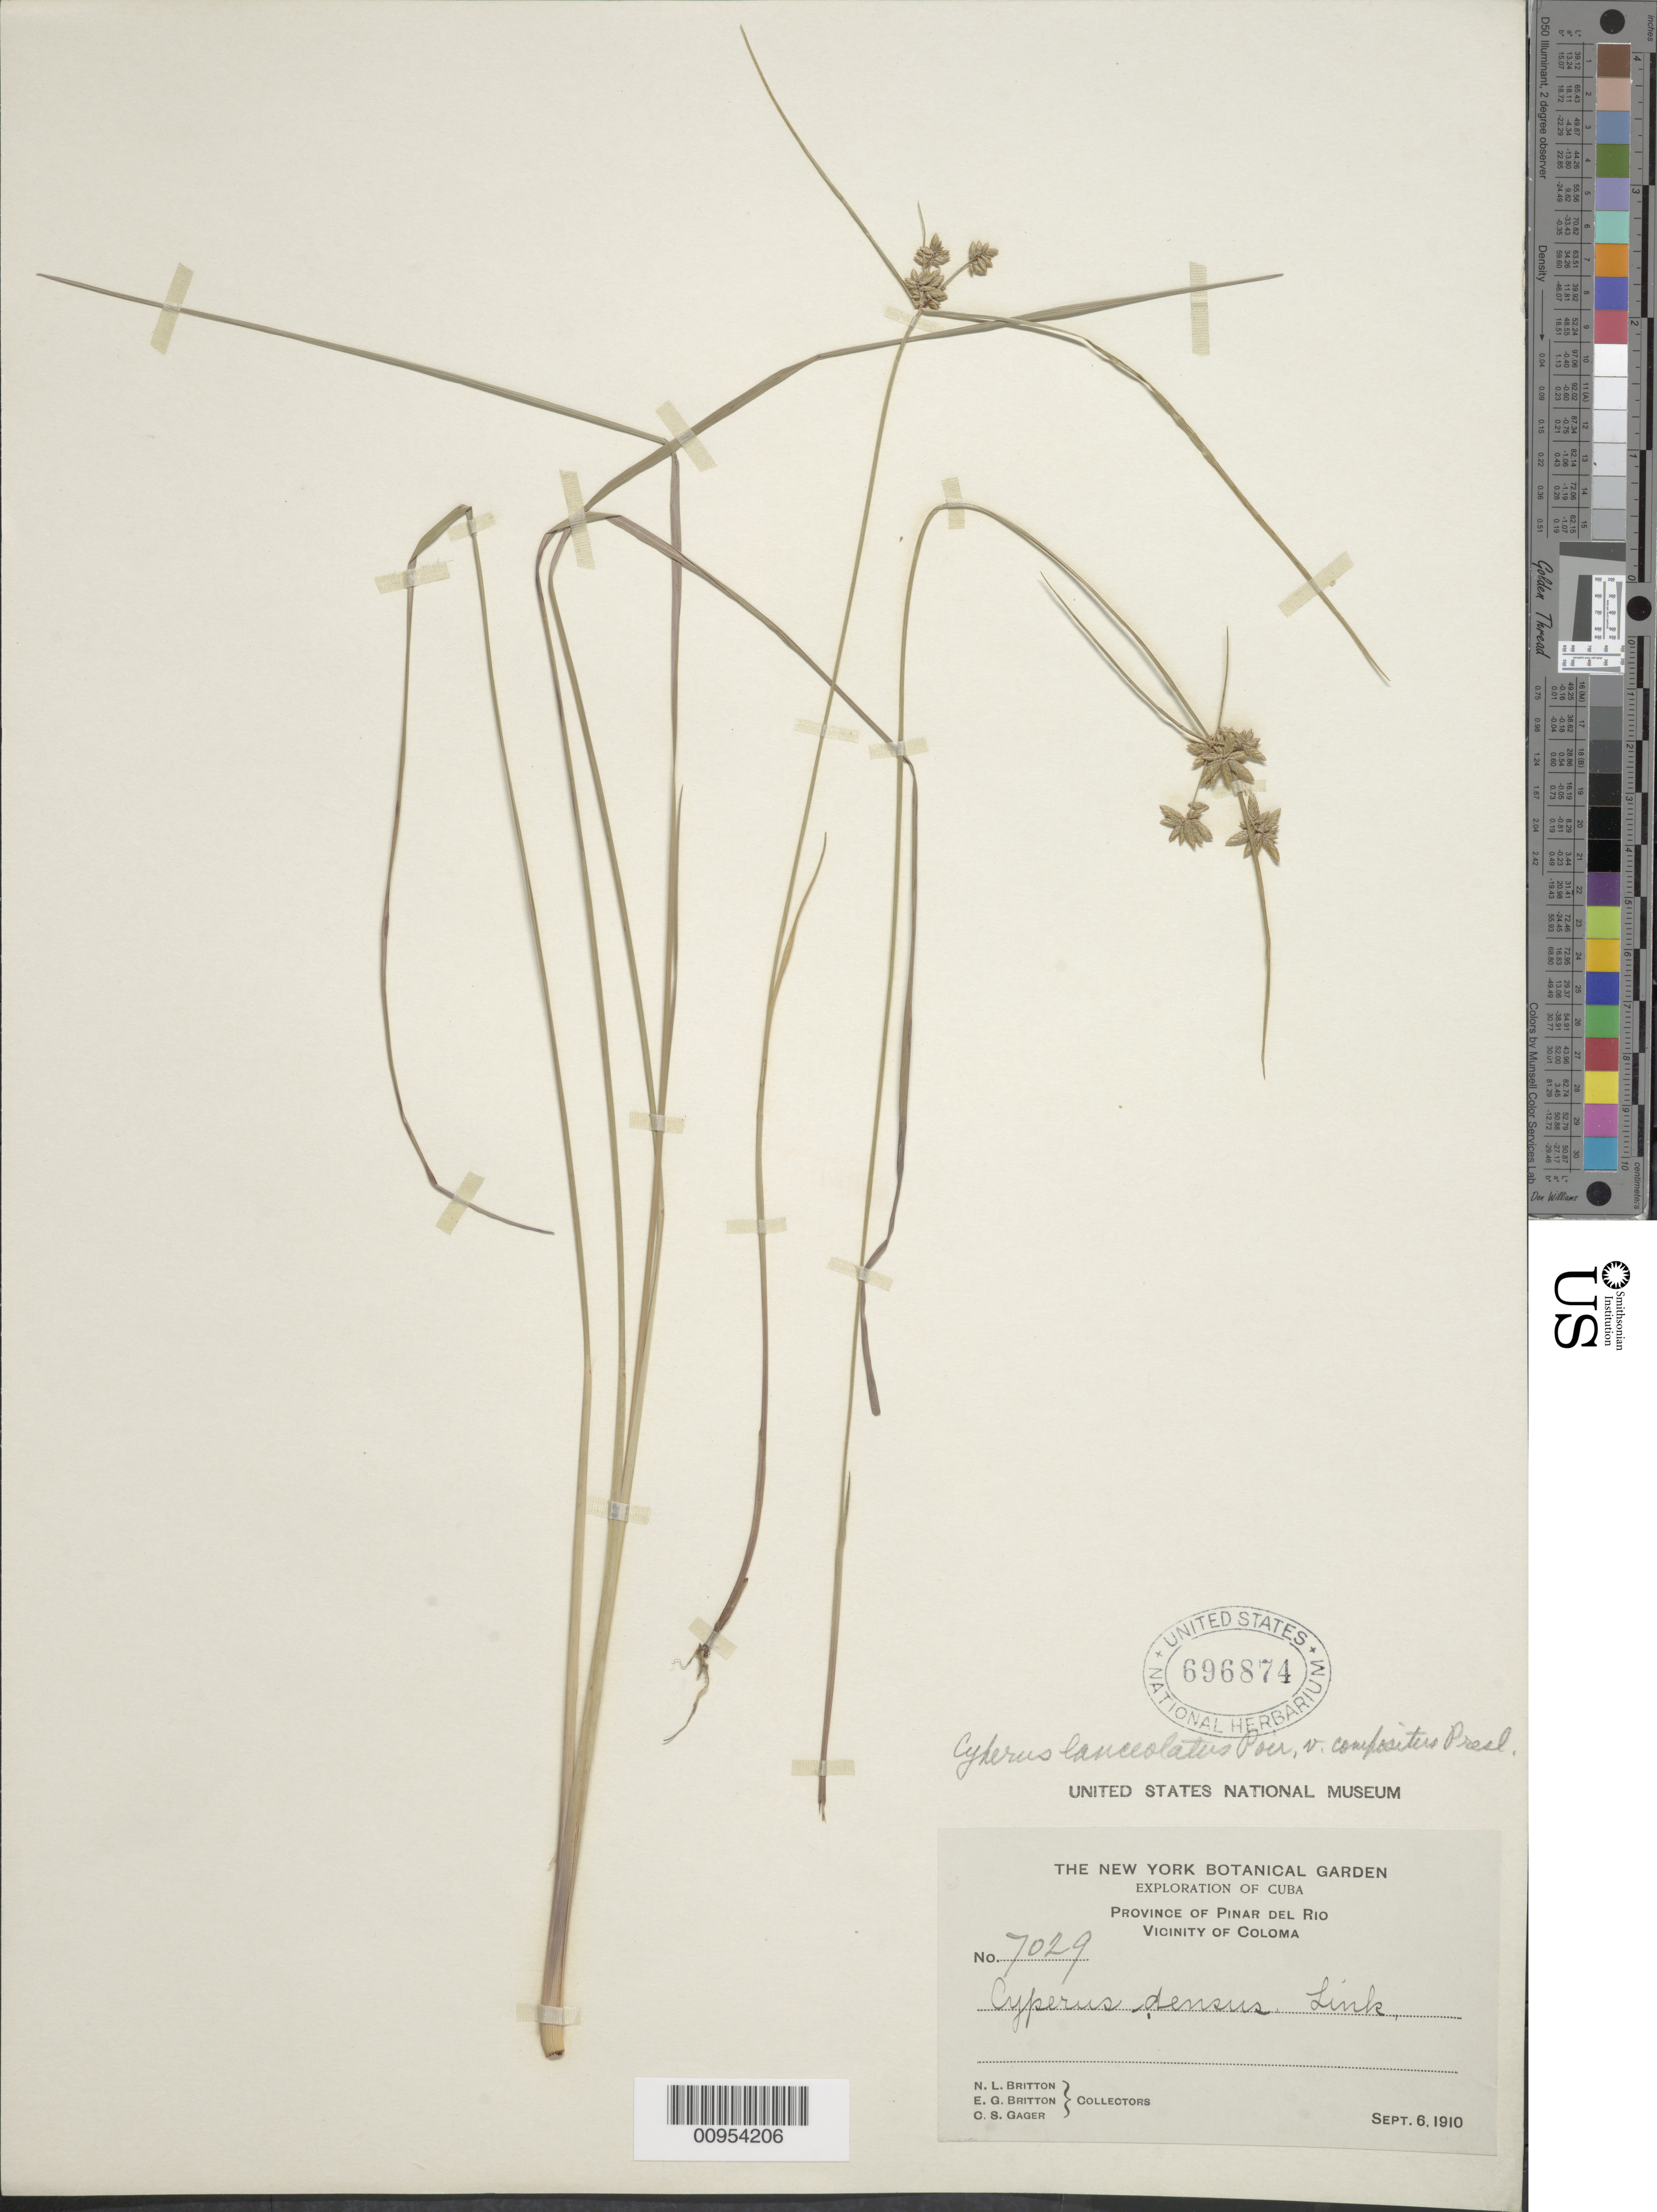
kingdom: Plantae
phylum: Tracheophyta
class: Liliopsida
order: Poales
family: Cyperaceae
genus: Cyperus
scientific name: Cyperus lanceolatus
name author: Poir.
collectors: N. Britton, E. G. Britton & C. Gager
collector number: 7029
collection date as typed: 06 Sep 1910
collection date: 1910-09-06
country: Cuba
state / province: Pinar del Rio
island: Cuba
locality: Vicinity of Coloma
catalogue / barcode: US 696874